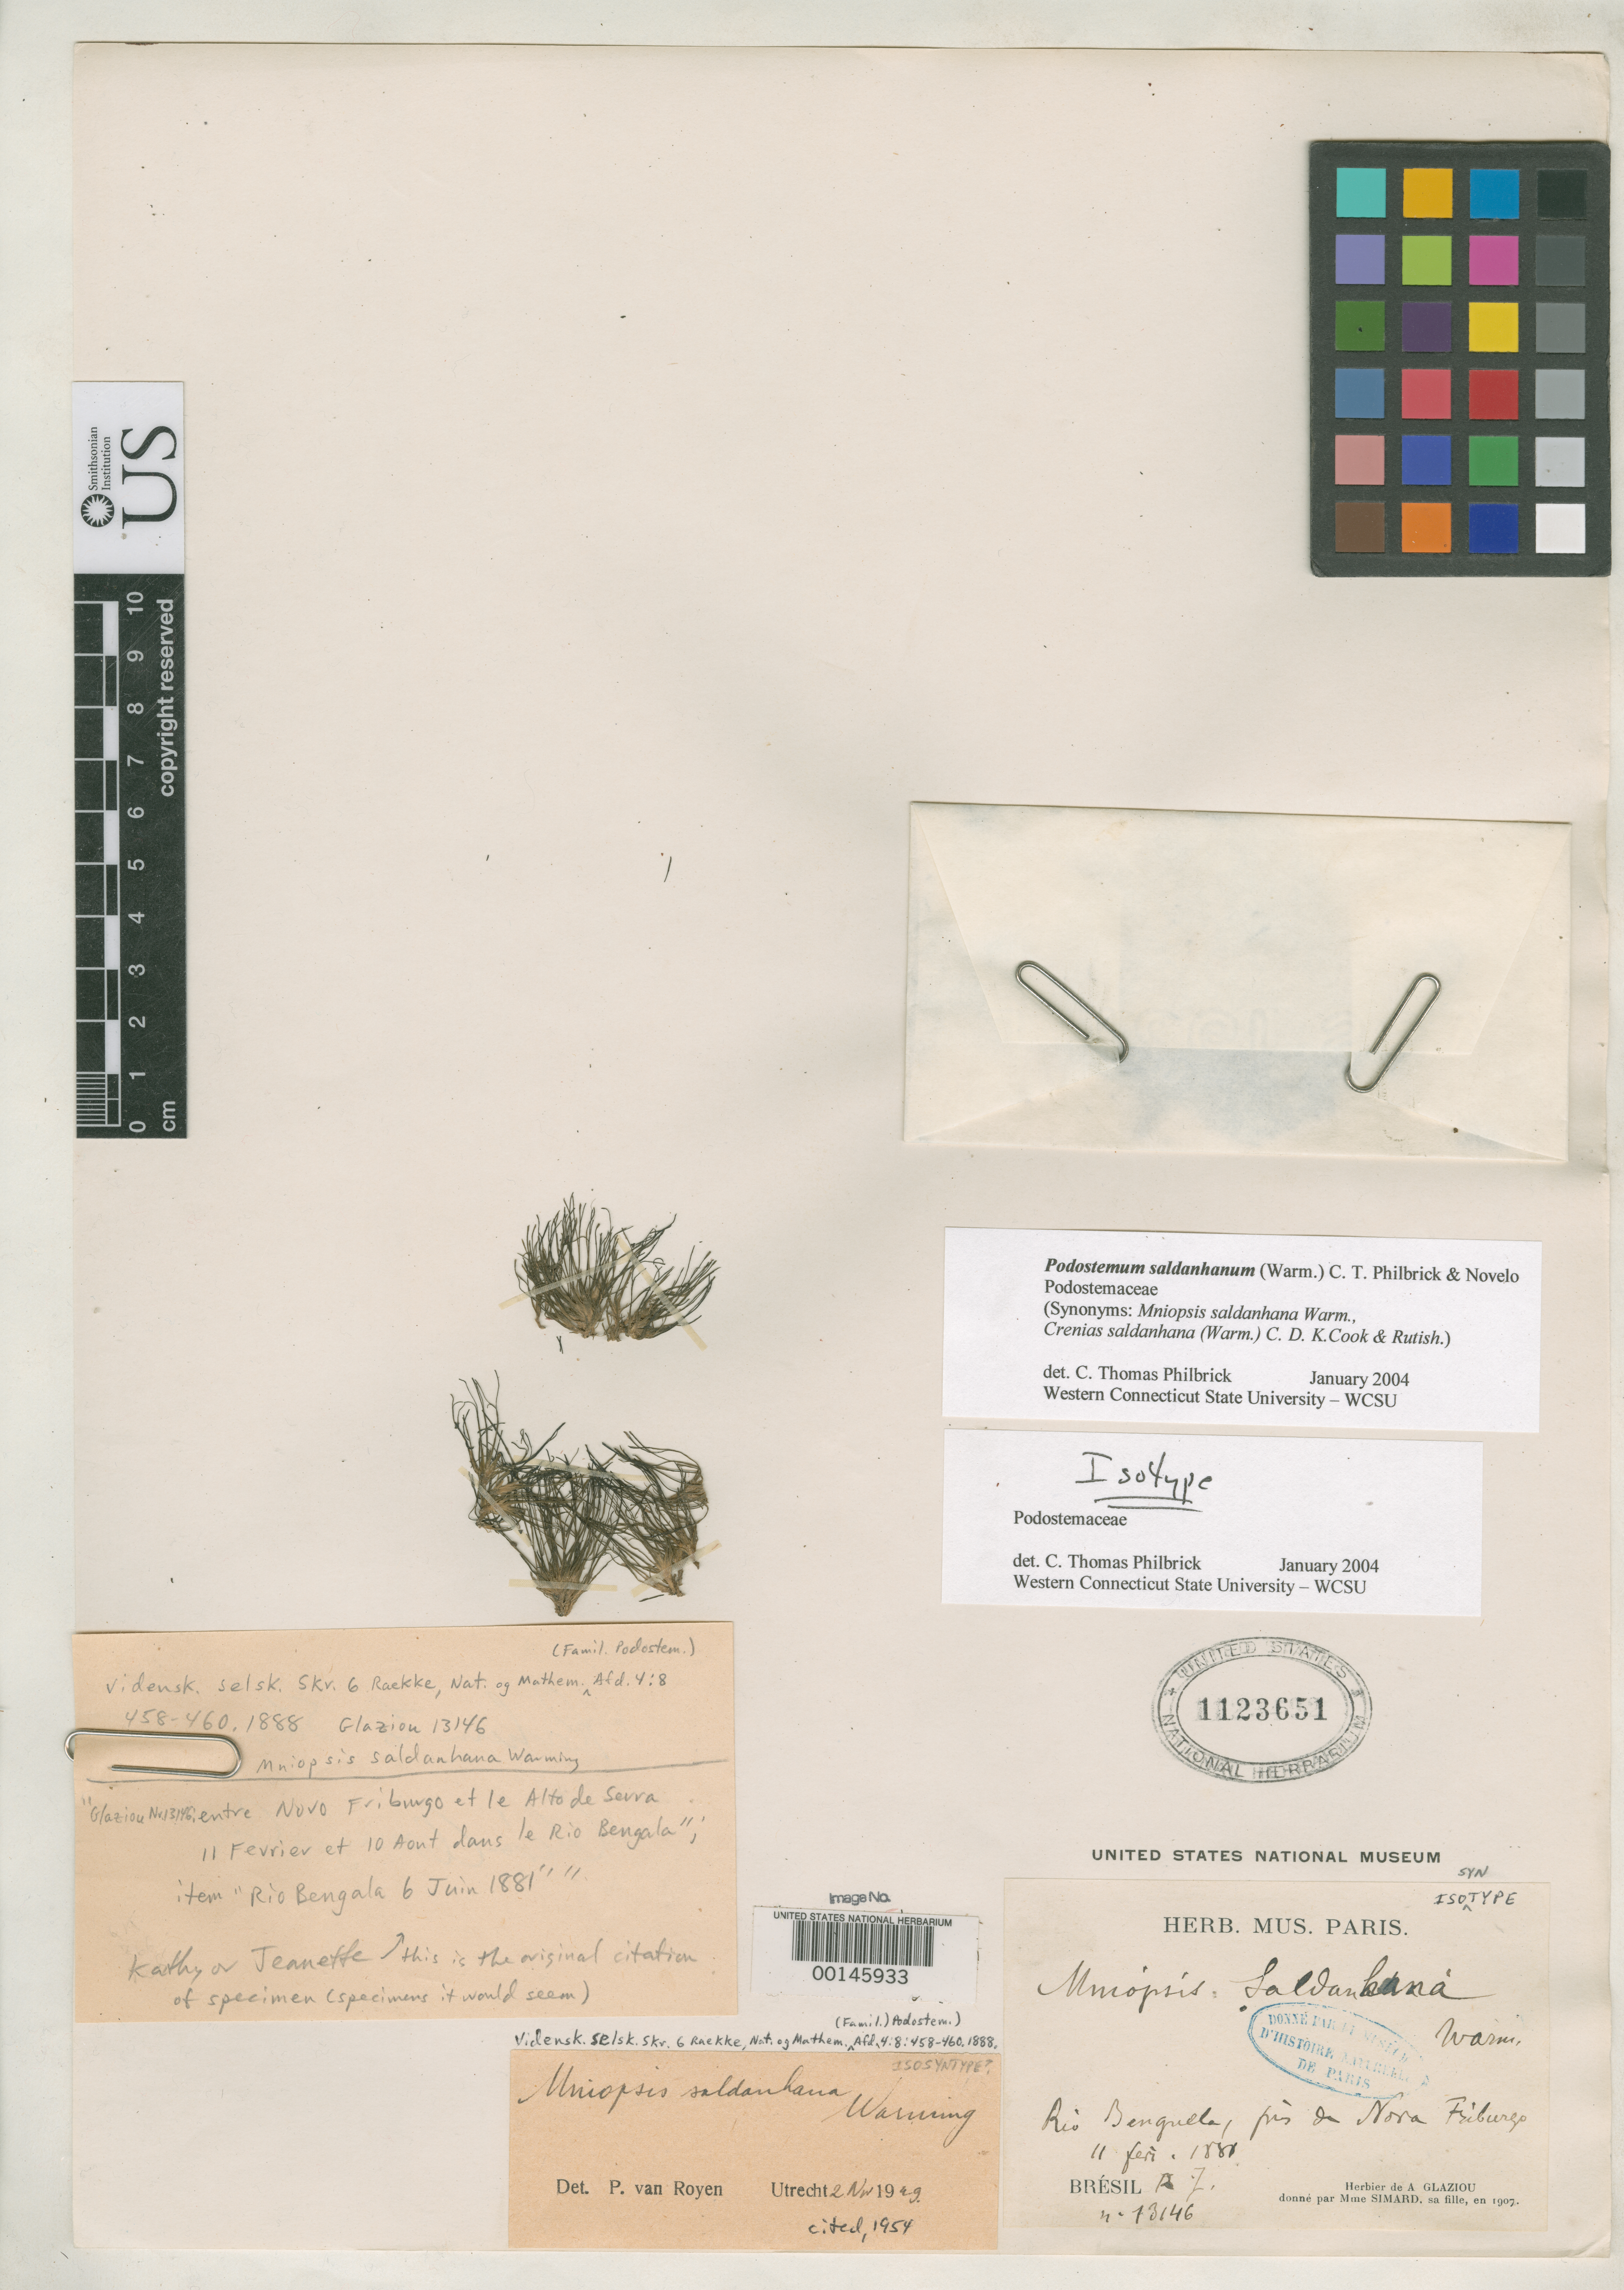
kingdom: Plantae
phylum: Tracheophyta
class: Magnoliopsida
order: Malpighiales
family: Podostemaceae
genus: Mniopsis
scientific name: Mniopsis saldanhana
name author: Warm.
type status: Isosyntype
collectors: A. F. M. Glaziou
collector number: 13146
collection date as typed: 11 Feb 1881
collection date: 1881-02-11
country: Brazil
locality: Rio Bengala, pris da Nova Friburgo.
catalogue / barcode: US 1123651